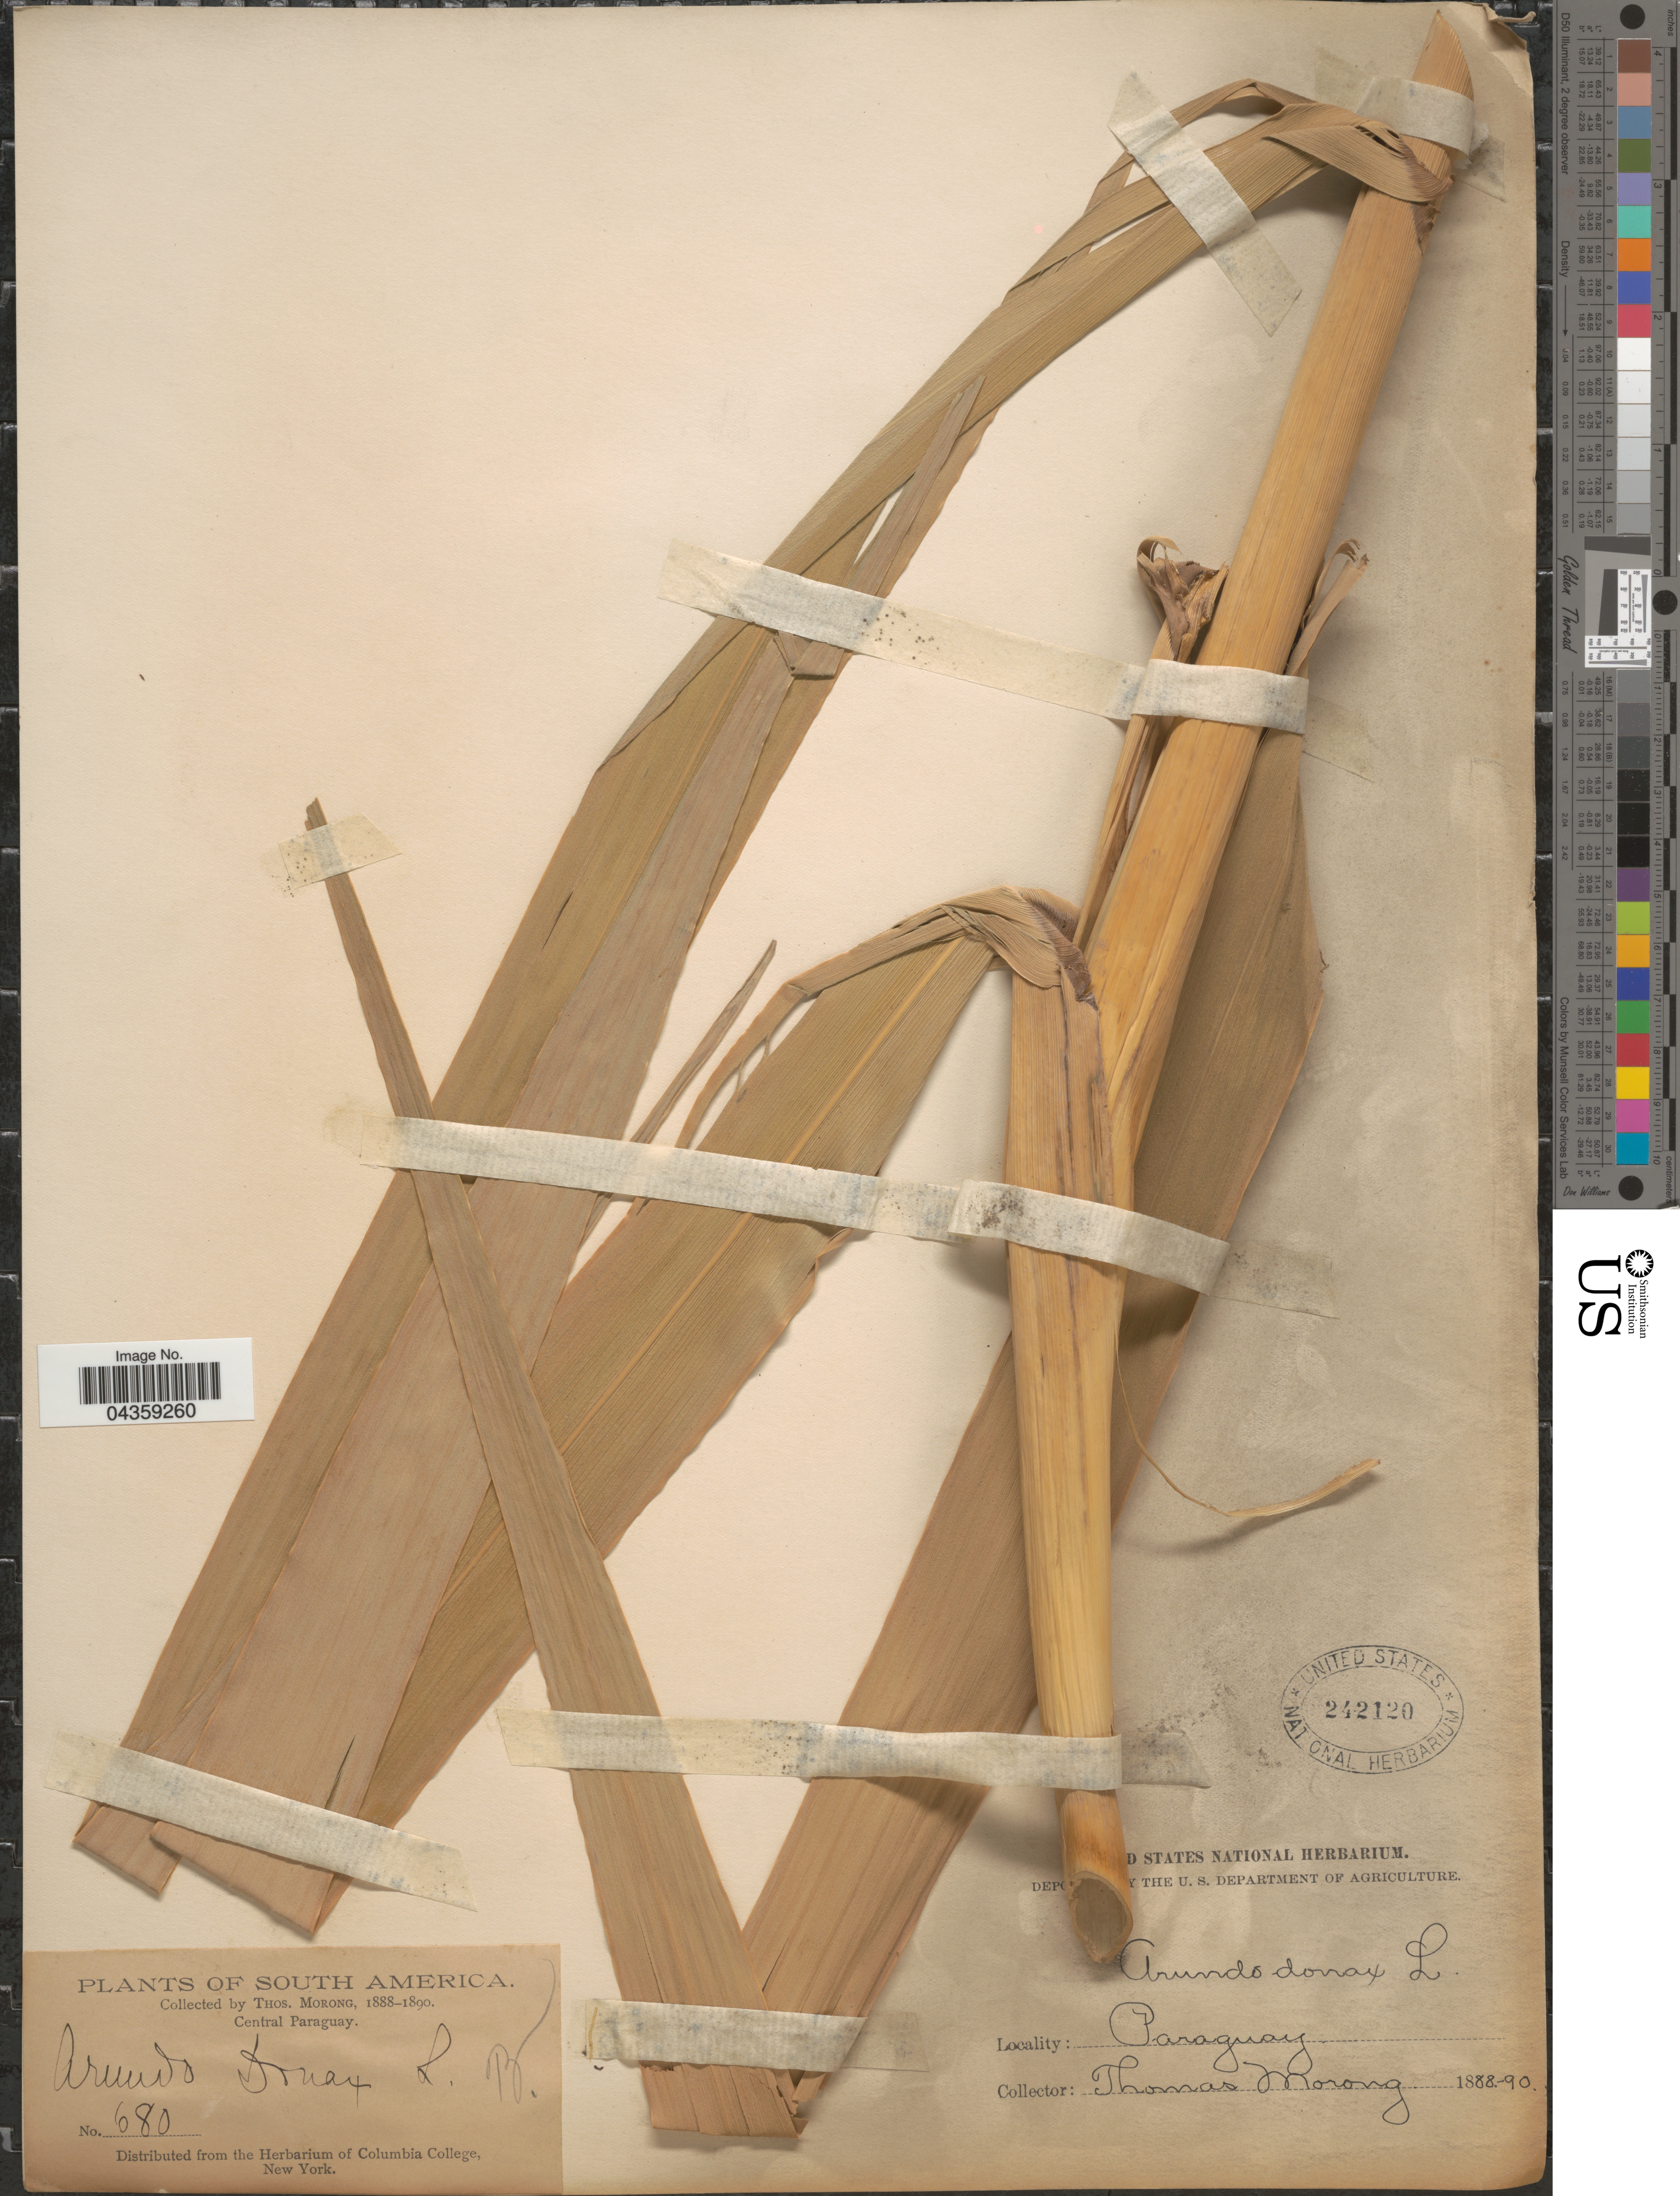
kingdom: Plantae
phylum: Tracheophyta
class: Liliopsida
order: Poales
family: Poaceae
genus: Arundo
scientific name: Arundo donax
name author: L.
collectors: ex herb. T. Morong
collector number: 680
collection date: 1888/1890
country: Paraguay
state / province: Central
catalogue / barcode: US 242120